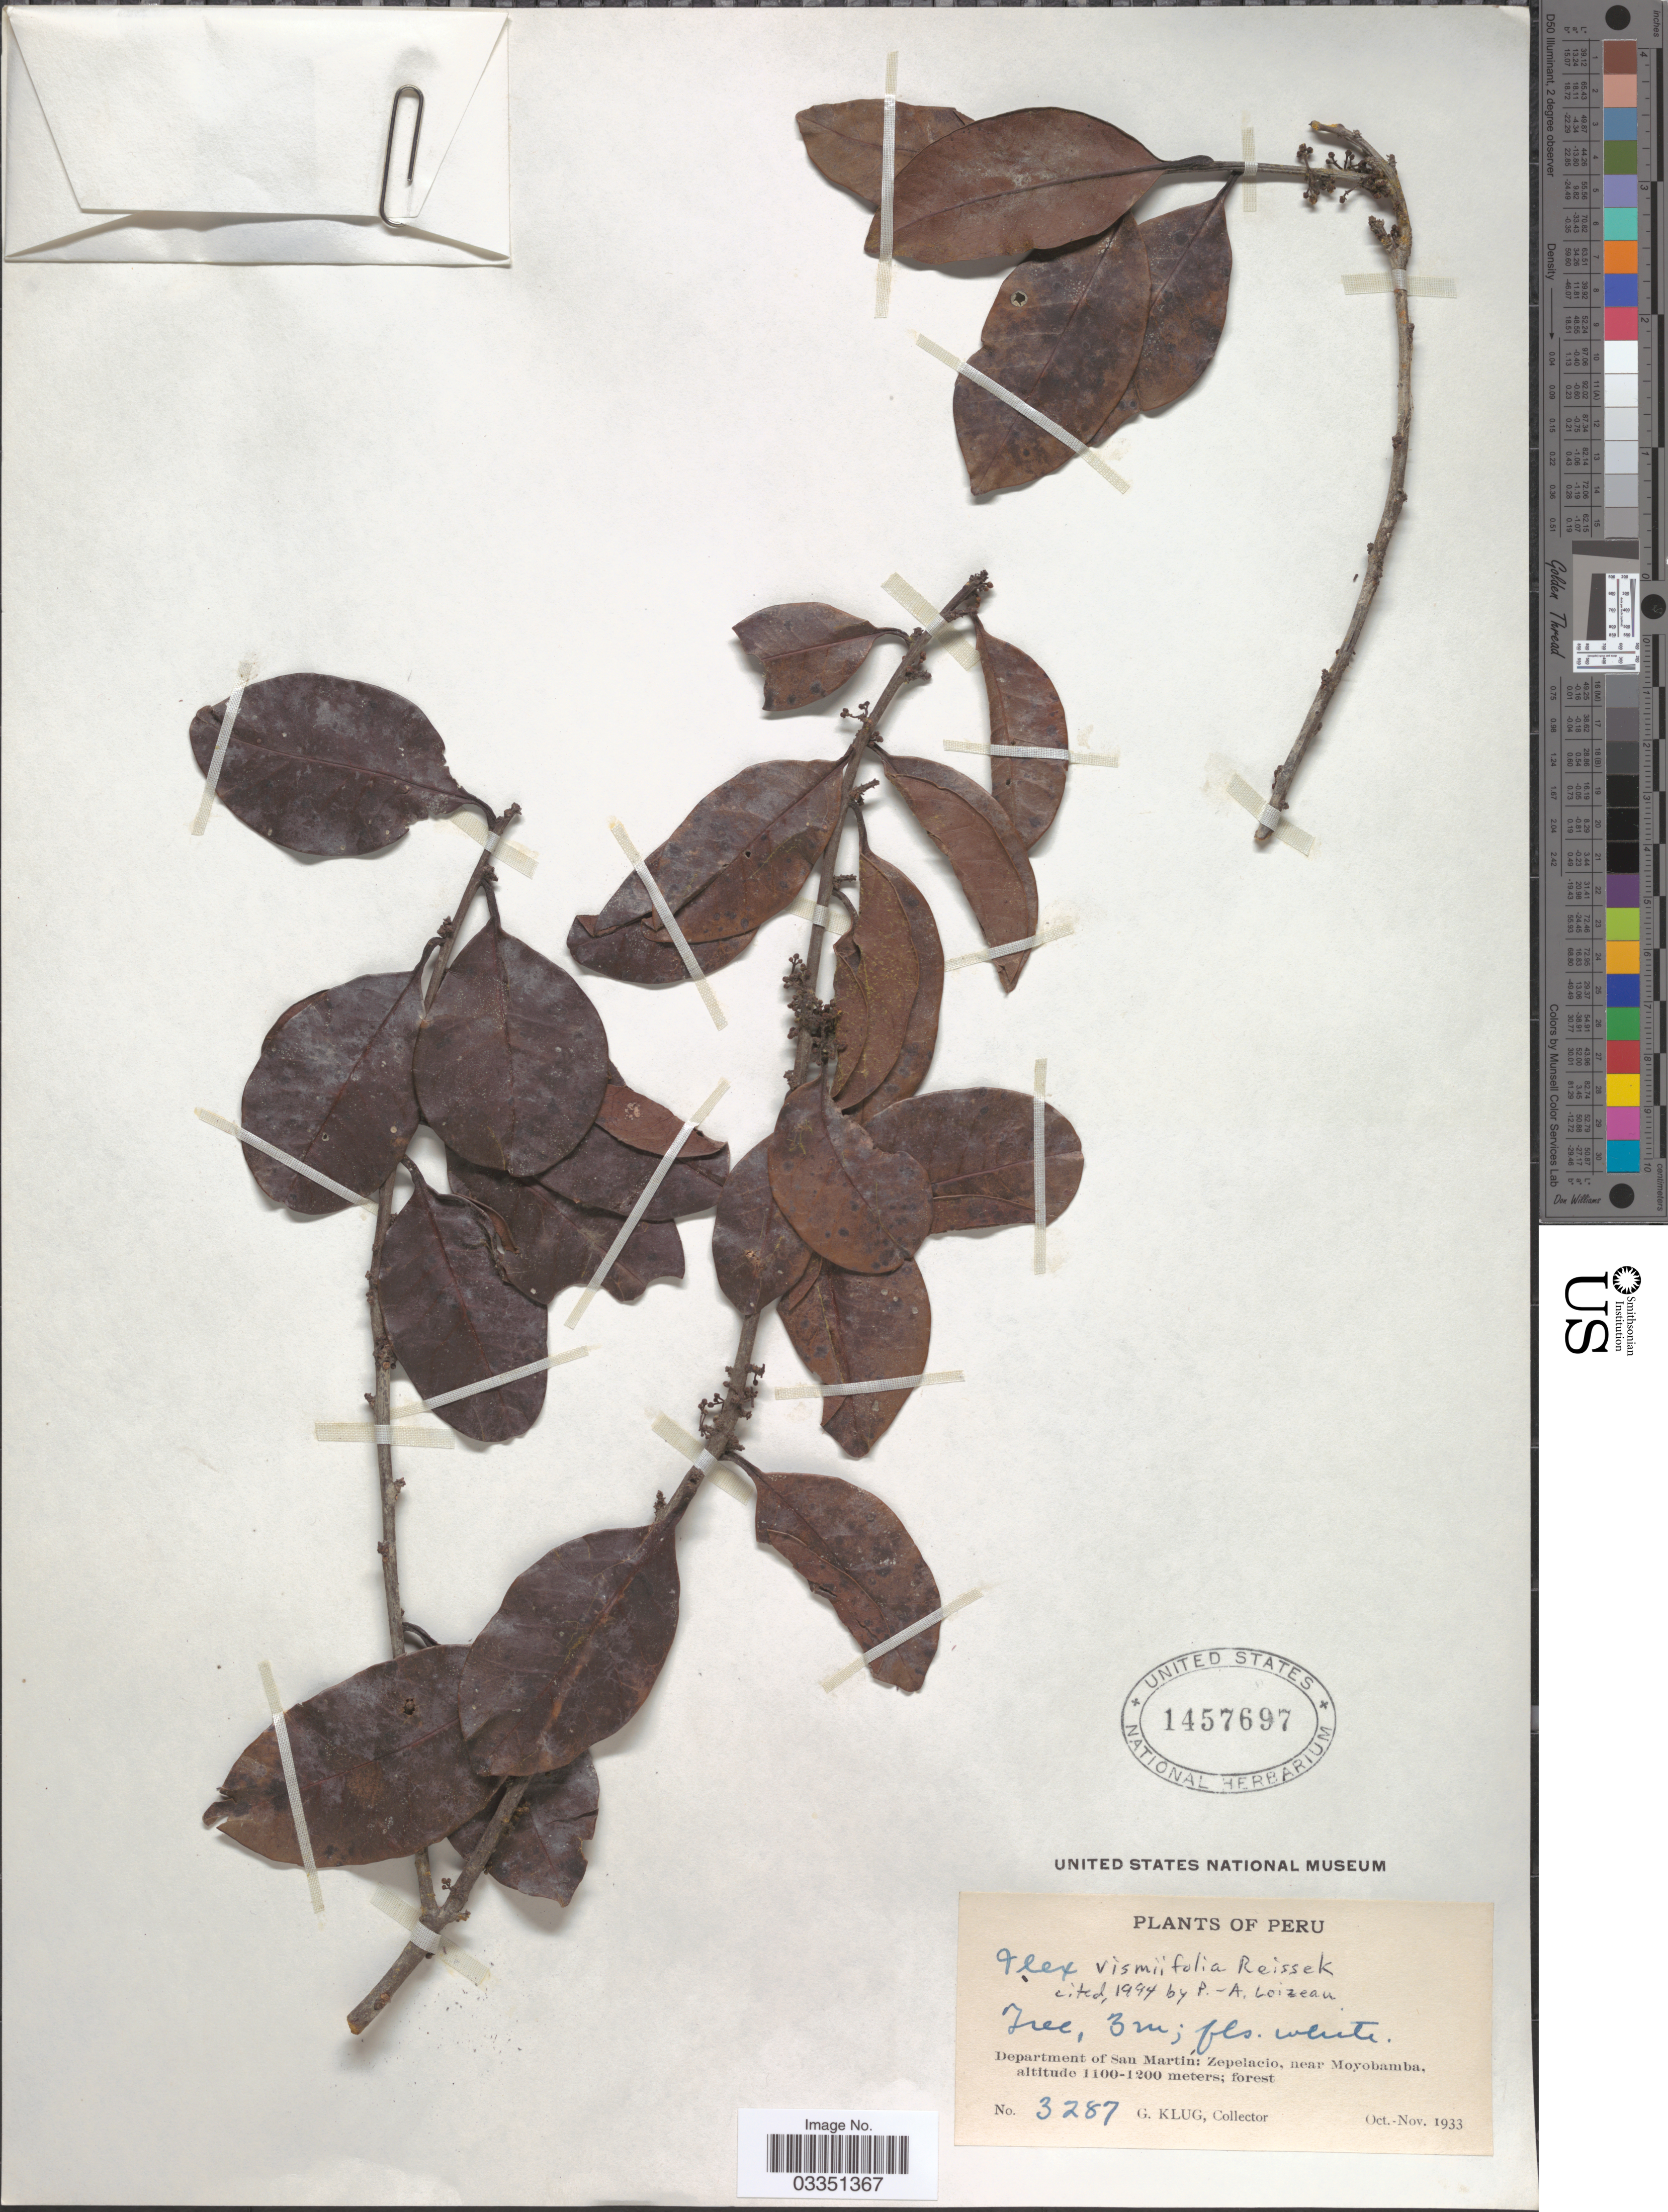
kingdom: Plantae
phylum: Tracheophyta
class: Magnoliopsida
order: Aquifoliales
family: Aquifoliaceae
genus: Ilex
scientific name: Ilex vismiifolia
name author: Reissek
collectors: G. Klug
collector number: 3287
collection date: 1933-10/1933-11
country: Peru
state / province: San Martín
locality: Department of San Martín: Zepelacio, near Moyobamba.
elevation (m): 1100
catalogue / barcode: US 1457697